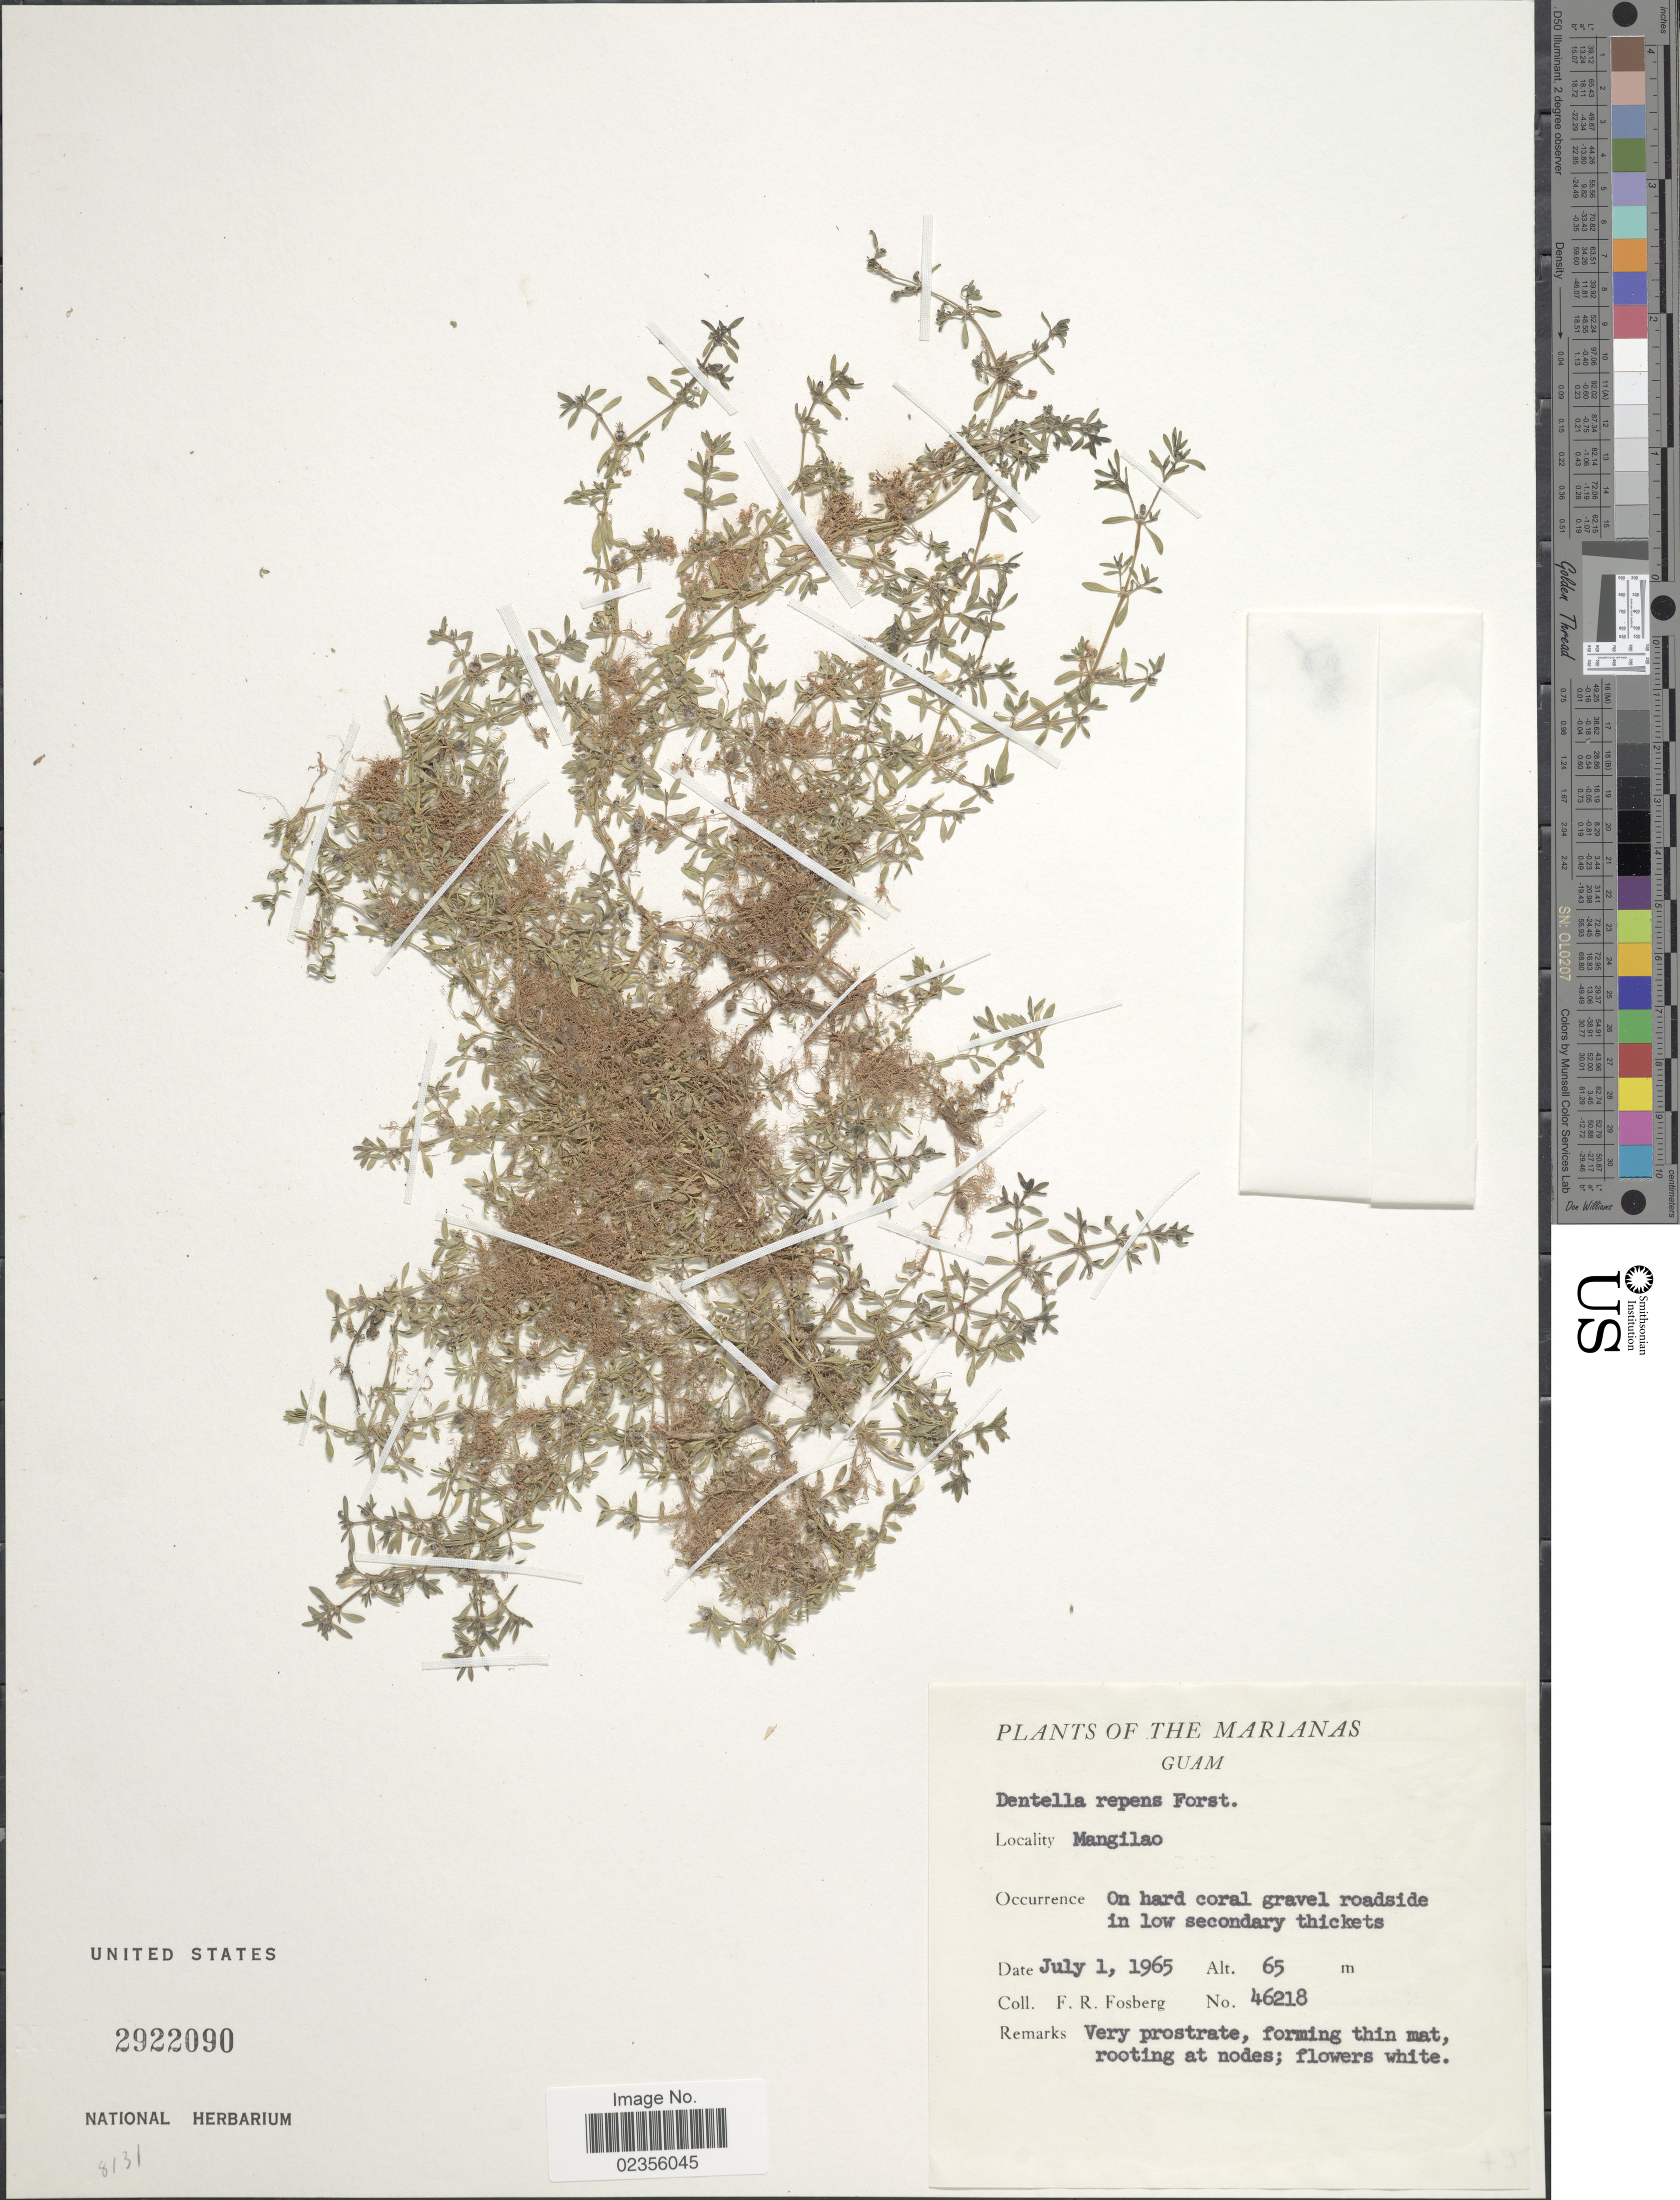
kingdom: Plantae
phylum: Tracheophyta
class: Magnoliopsida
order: Gentianales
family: Rubiaceae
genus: Dentella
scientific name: Dentella repens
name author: J.R. Forst. & G. Forst.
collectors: F. R. Fosberg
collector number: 46218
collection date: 1965-07-01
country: Guam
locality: Marianas. Guam. Mangilao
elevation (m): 65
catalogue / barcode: US 2922090